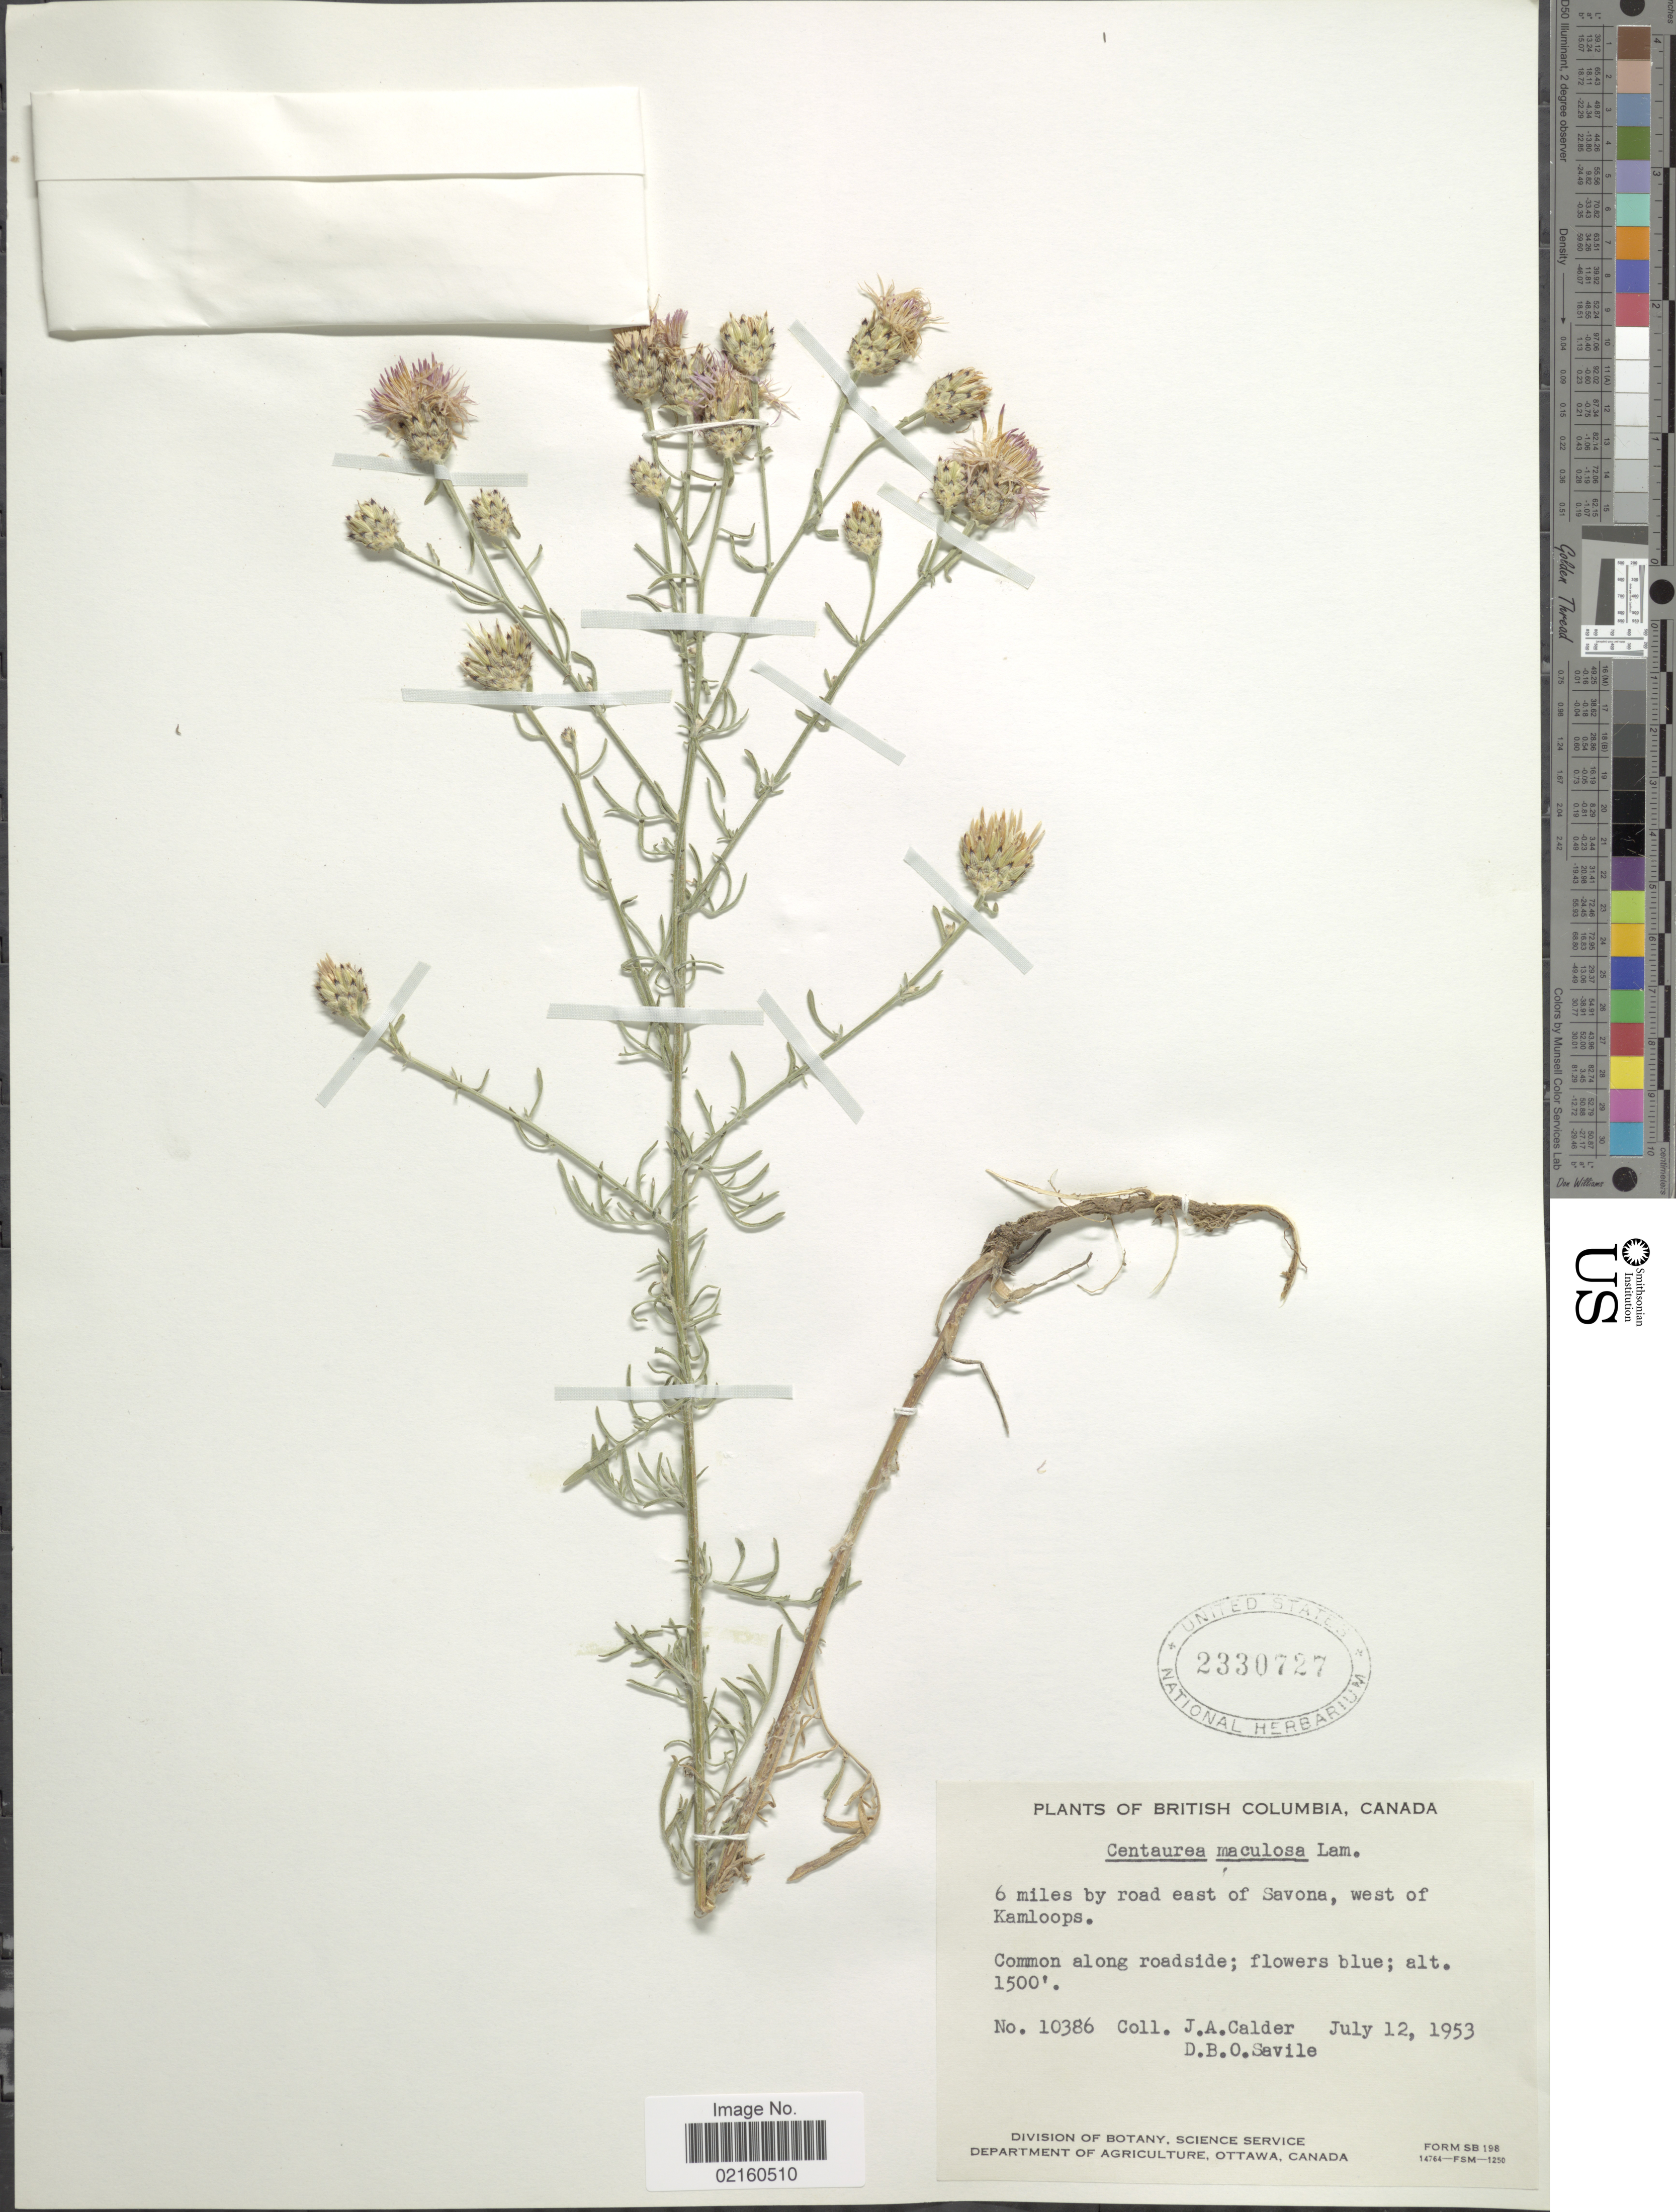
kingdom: Plantae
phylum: Tracheophyta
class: Magnoliopsida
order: Asterales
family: Asteraceae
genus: Centaurea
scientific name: Centaurea stoebe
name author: L.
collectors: J. A. Calder & D. Savile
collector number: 10386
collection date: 1953-07-12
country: Canada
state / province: British Columbia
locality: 6 miles by road east of Savona, west of Kamloops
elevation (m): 457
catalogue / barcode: US 2330727